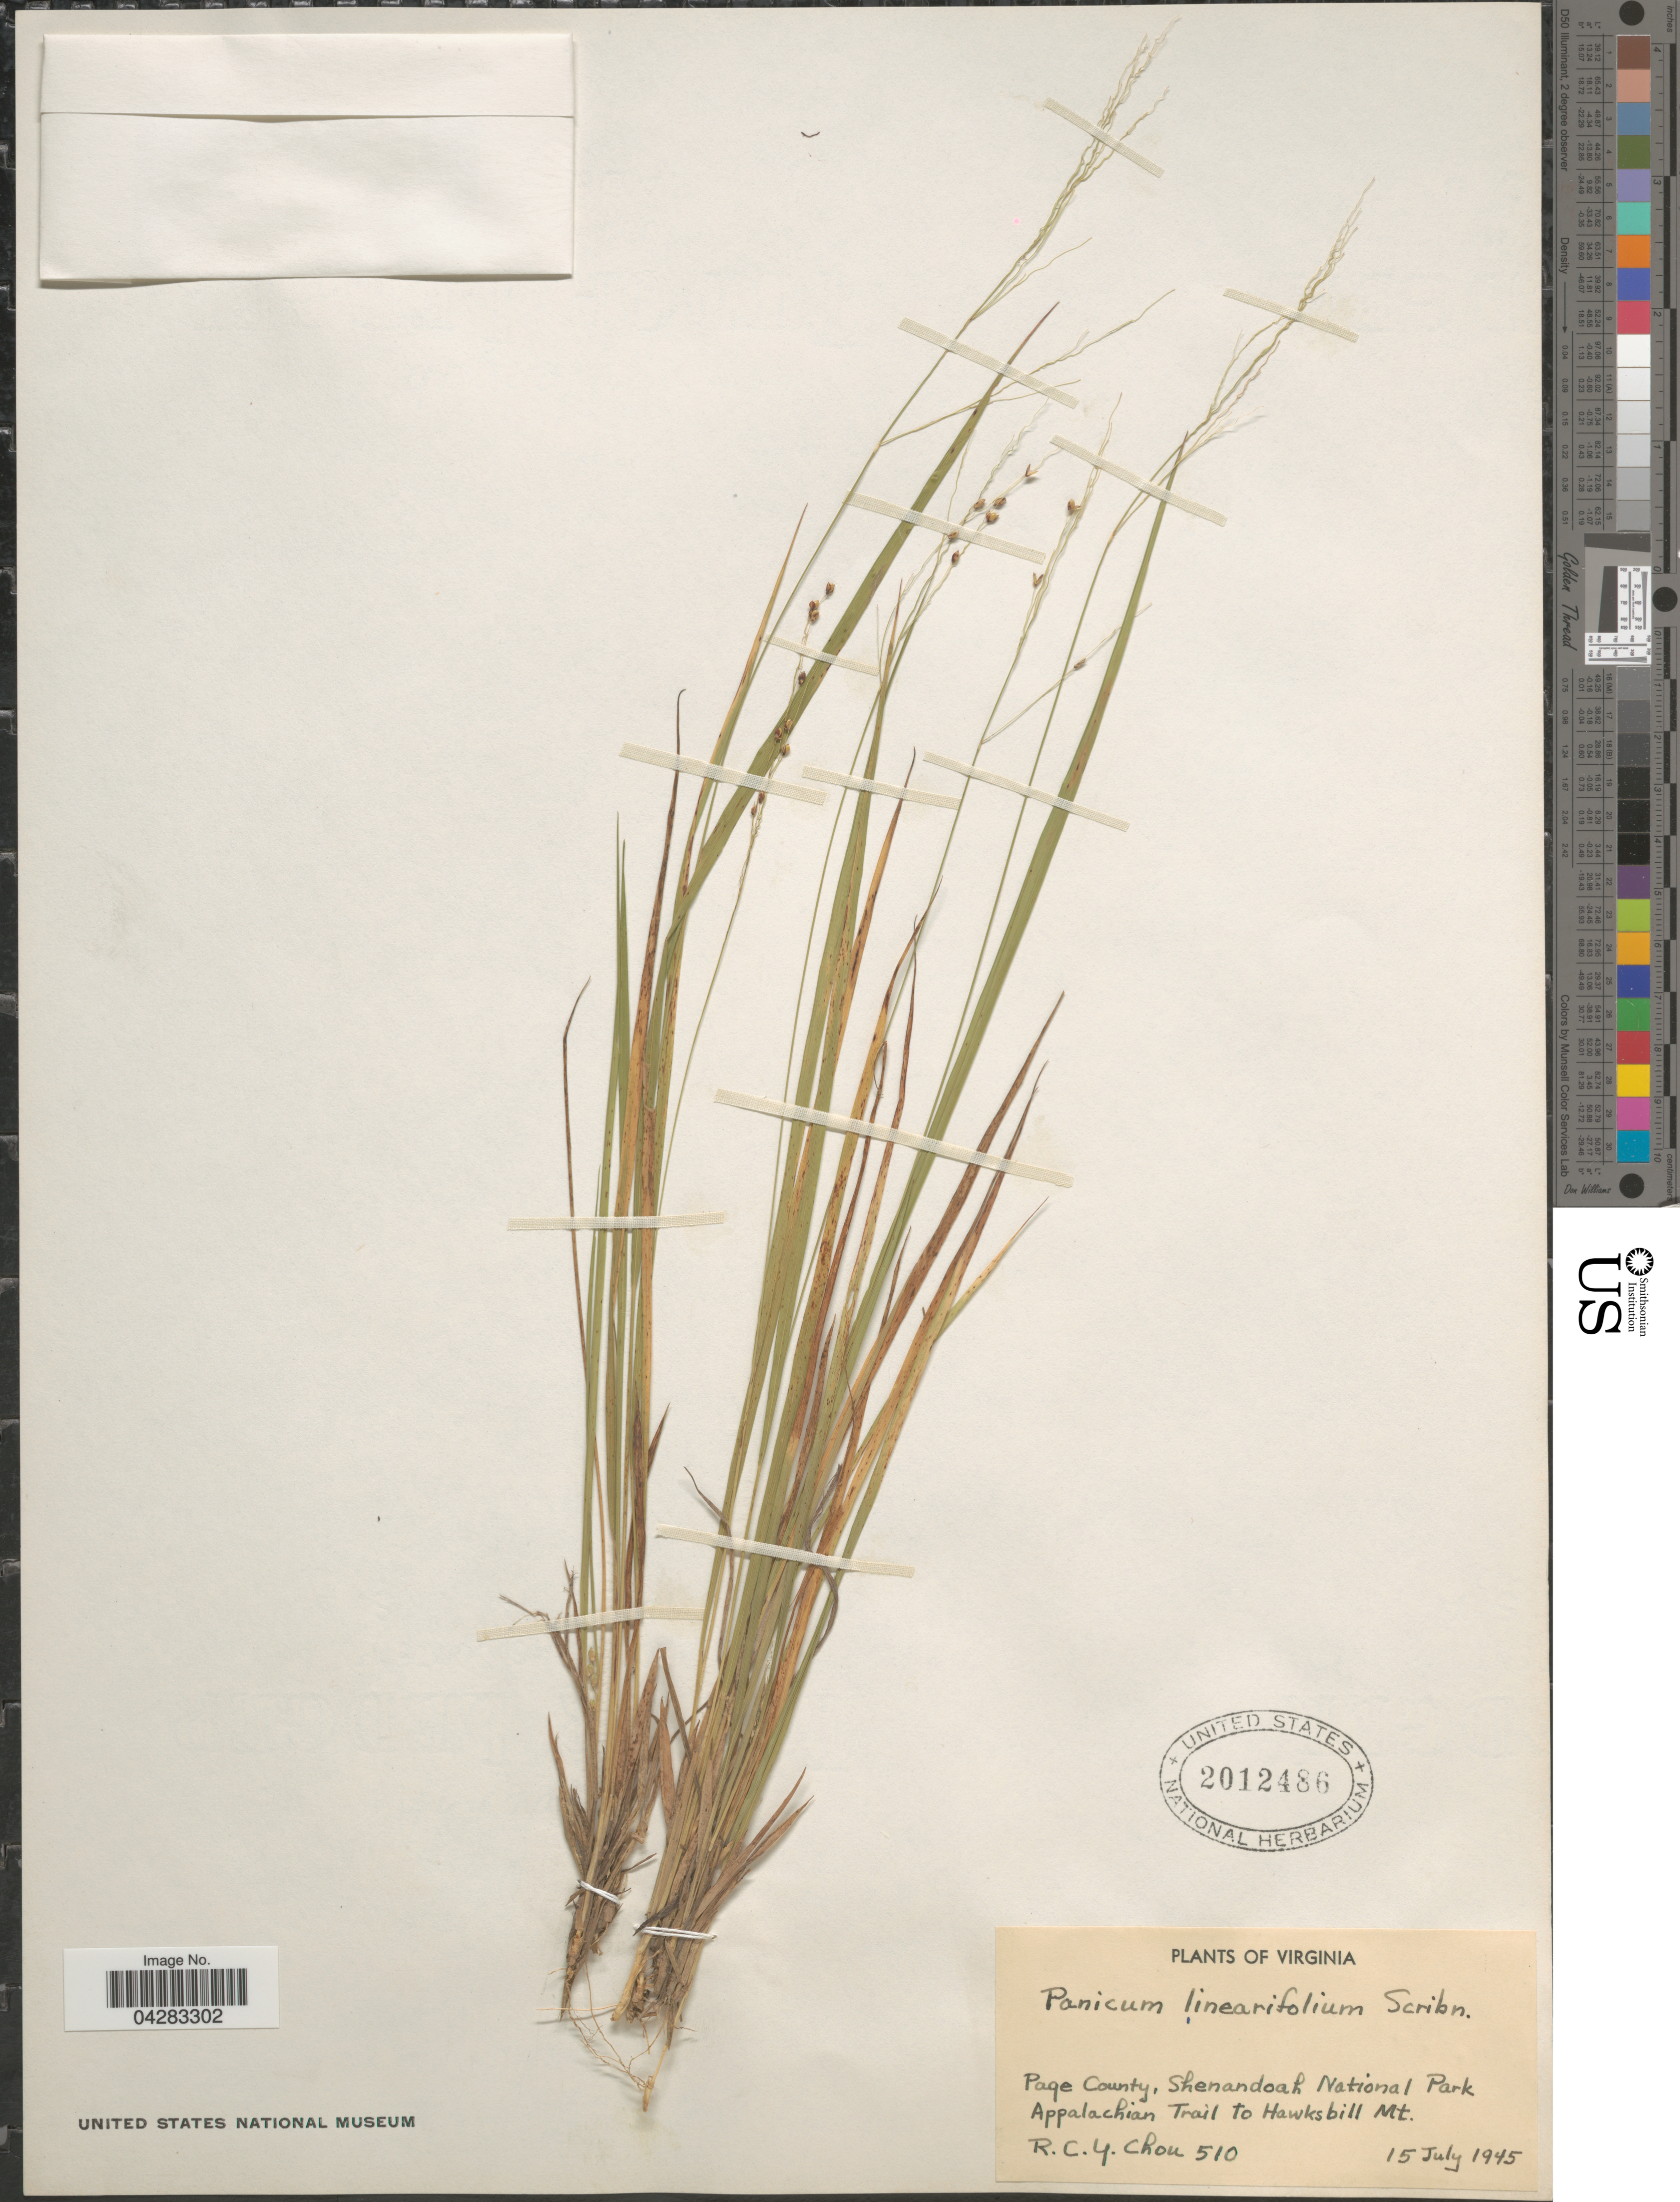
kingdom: Plantae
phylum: Tracheophyta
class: Liliopsida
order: Poales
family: Poaceae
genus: Dichanthelium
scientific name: Dichanthelium linearifolium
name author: (Scribn.) Gould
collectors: R. C. Chou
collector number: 510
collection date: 1945-07-15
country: United States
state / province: Virginia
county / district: Page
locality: Shenandoah National Park Appalachian Trail to Hawksbill Mt.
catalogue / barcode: US 2012486